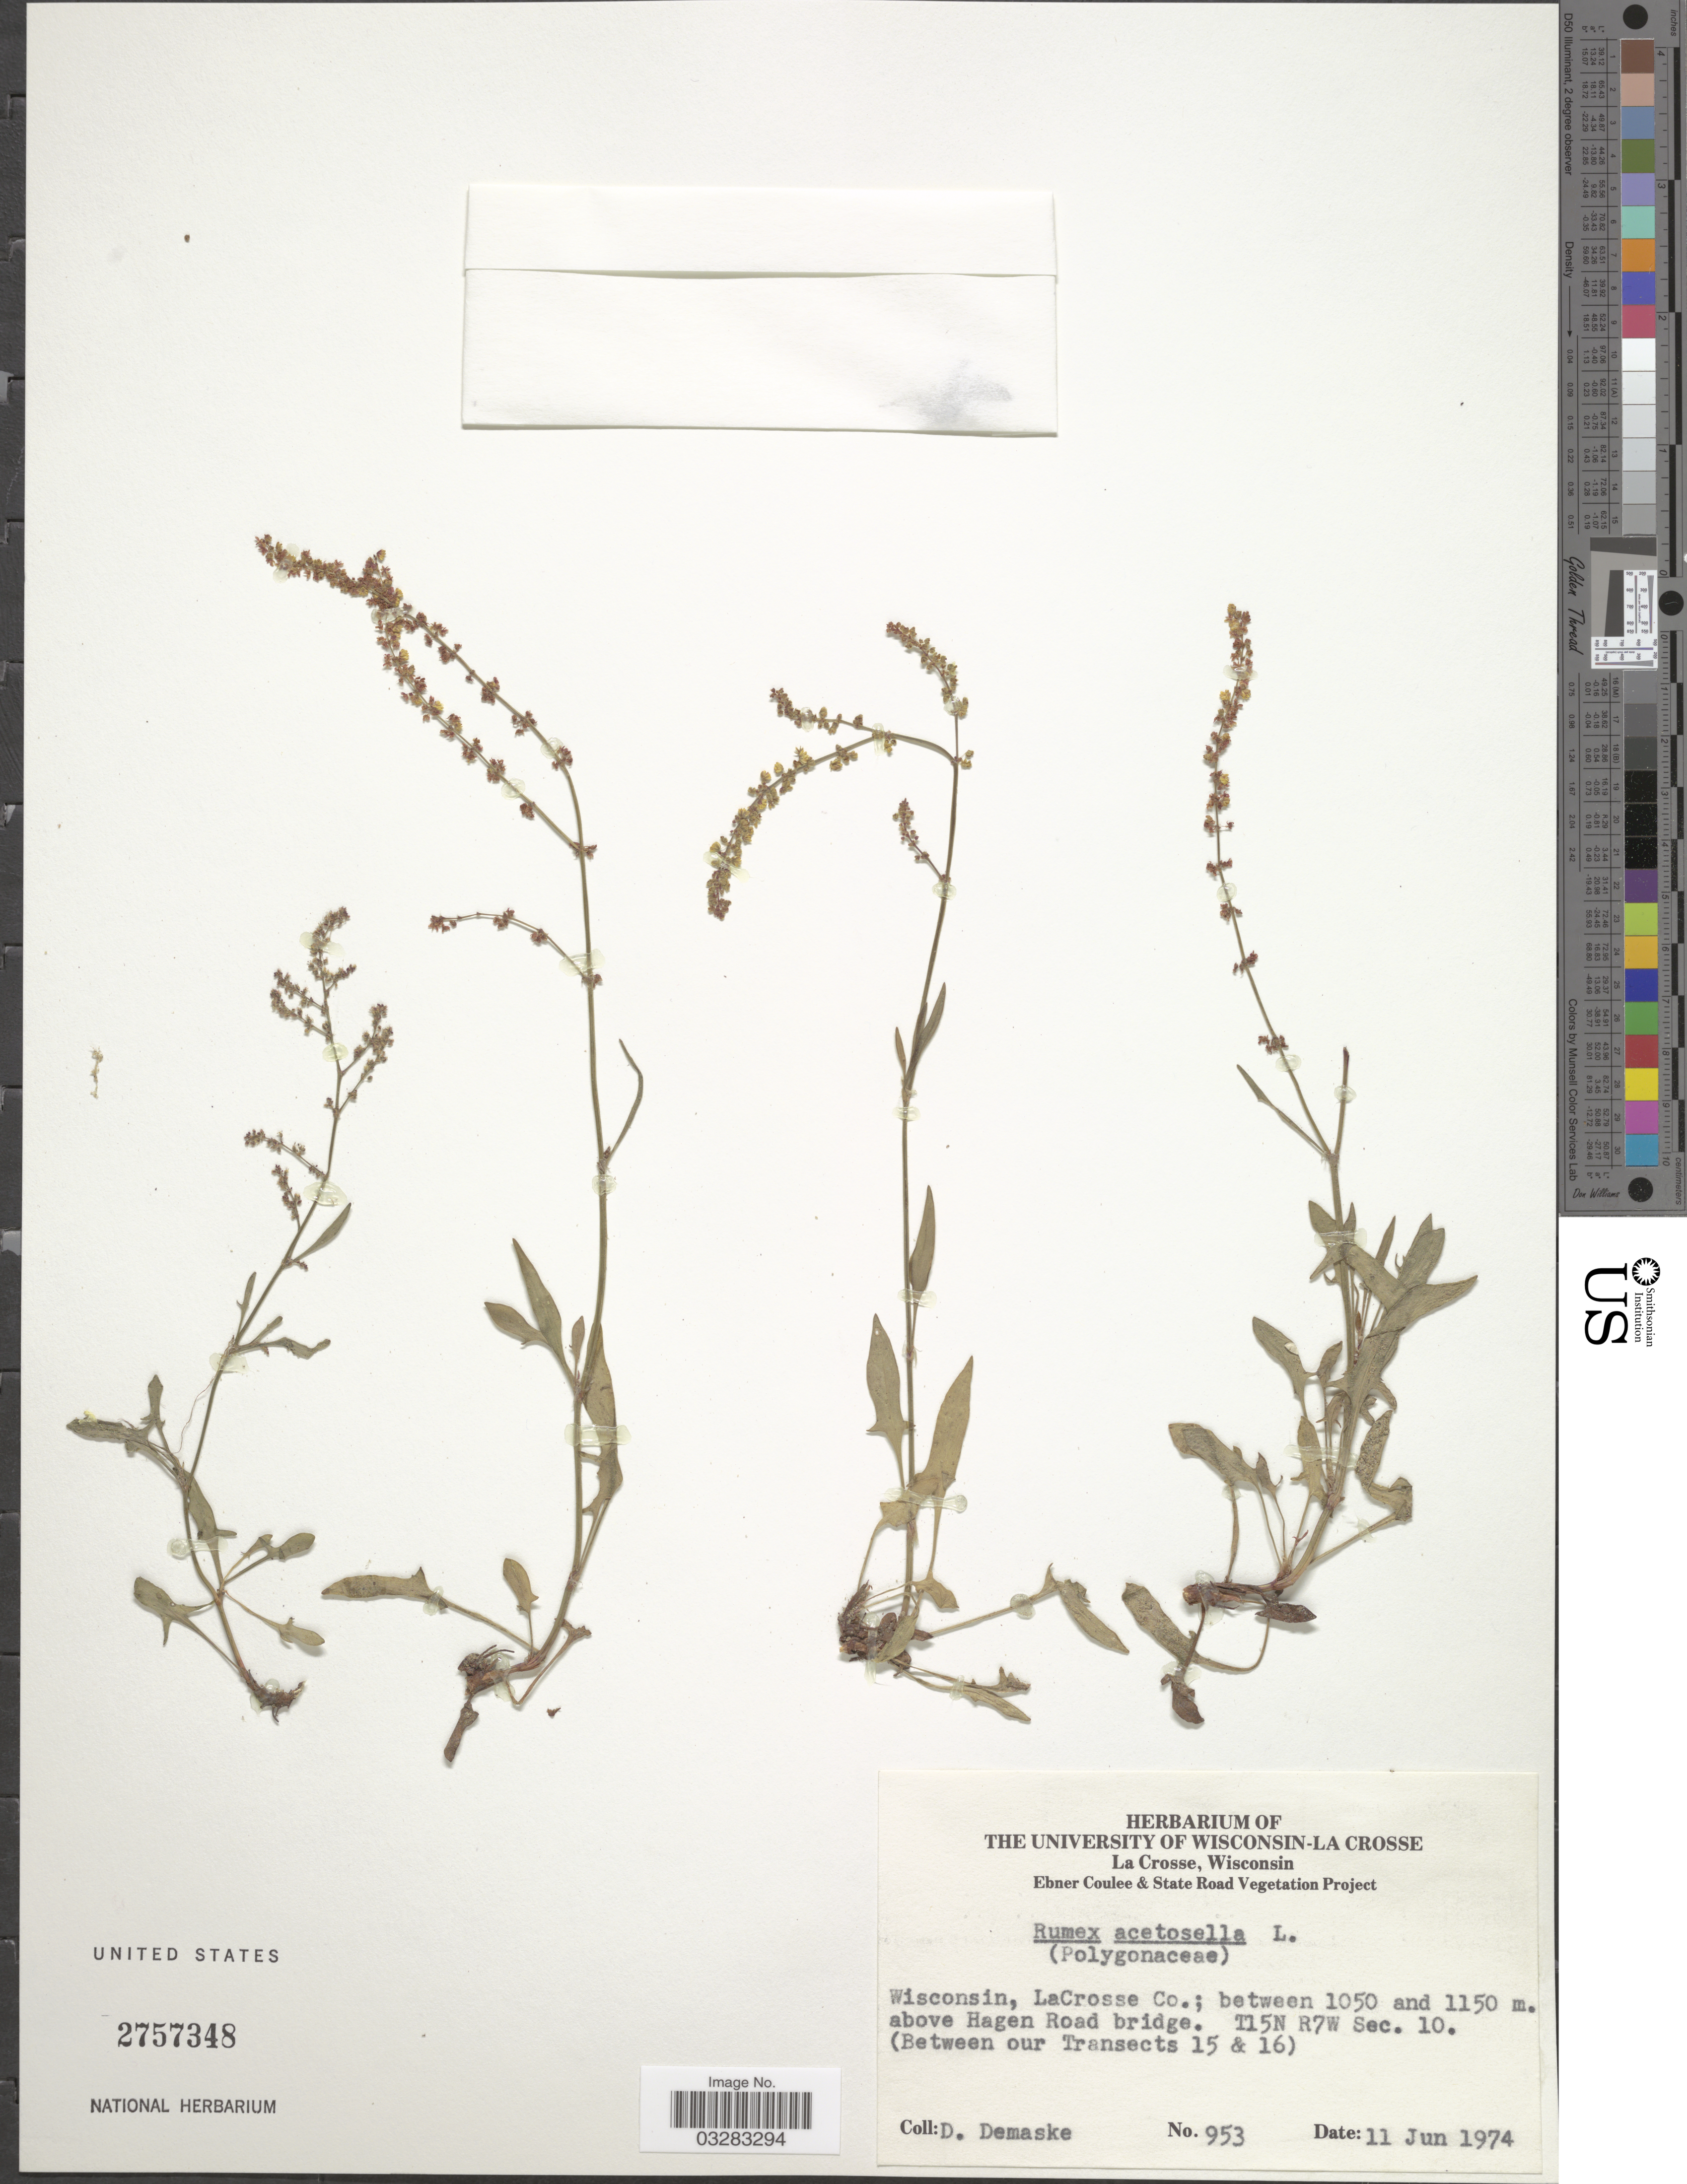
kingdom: Plantae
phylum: Tracheophyta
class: Magnoliopsida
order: Caryophyllales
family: Polygonaceae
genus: Rumex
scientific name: Rumex acetosella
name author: L.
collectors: D. Demaske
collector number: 953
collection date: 1974-06-11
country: United States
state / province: Wisconsin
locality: LaCrosse Co. Above Hagen Road bridge. T15N R7W Sec. 10. (Between our Transects 15 & 16)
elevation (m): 1050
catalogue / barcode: US 2757348